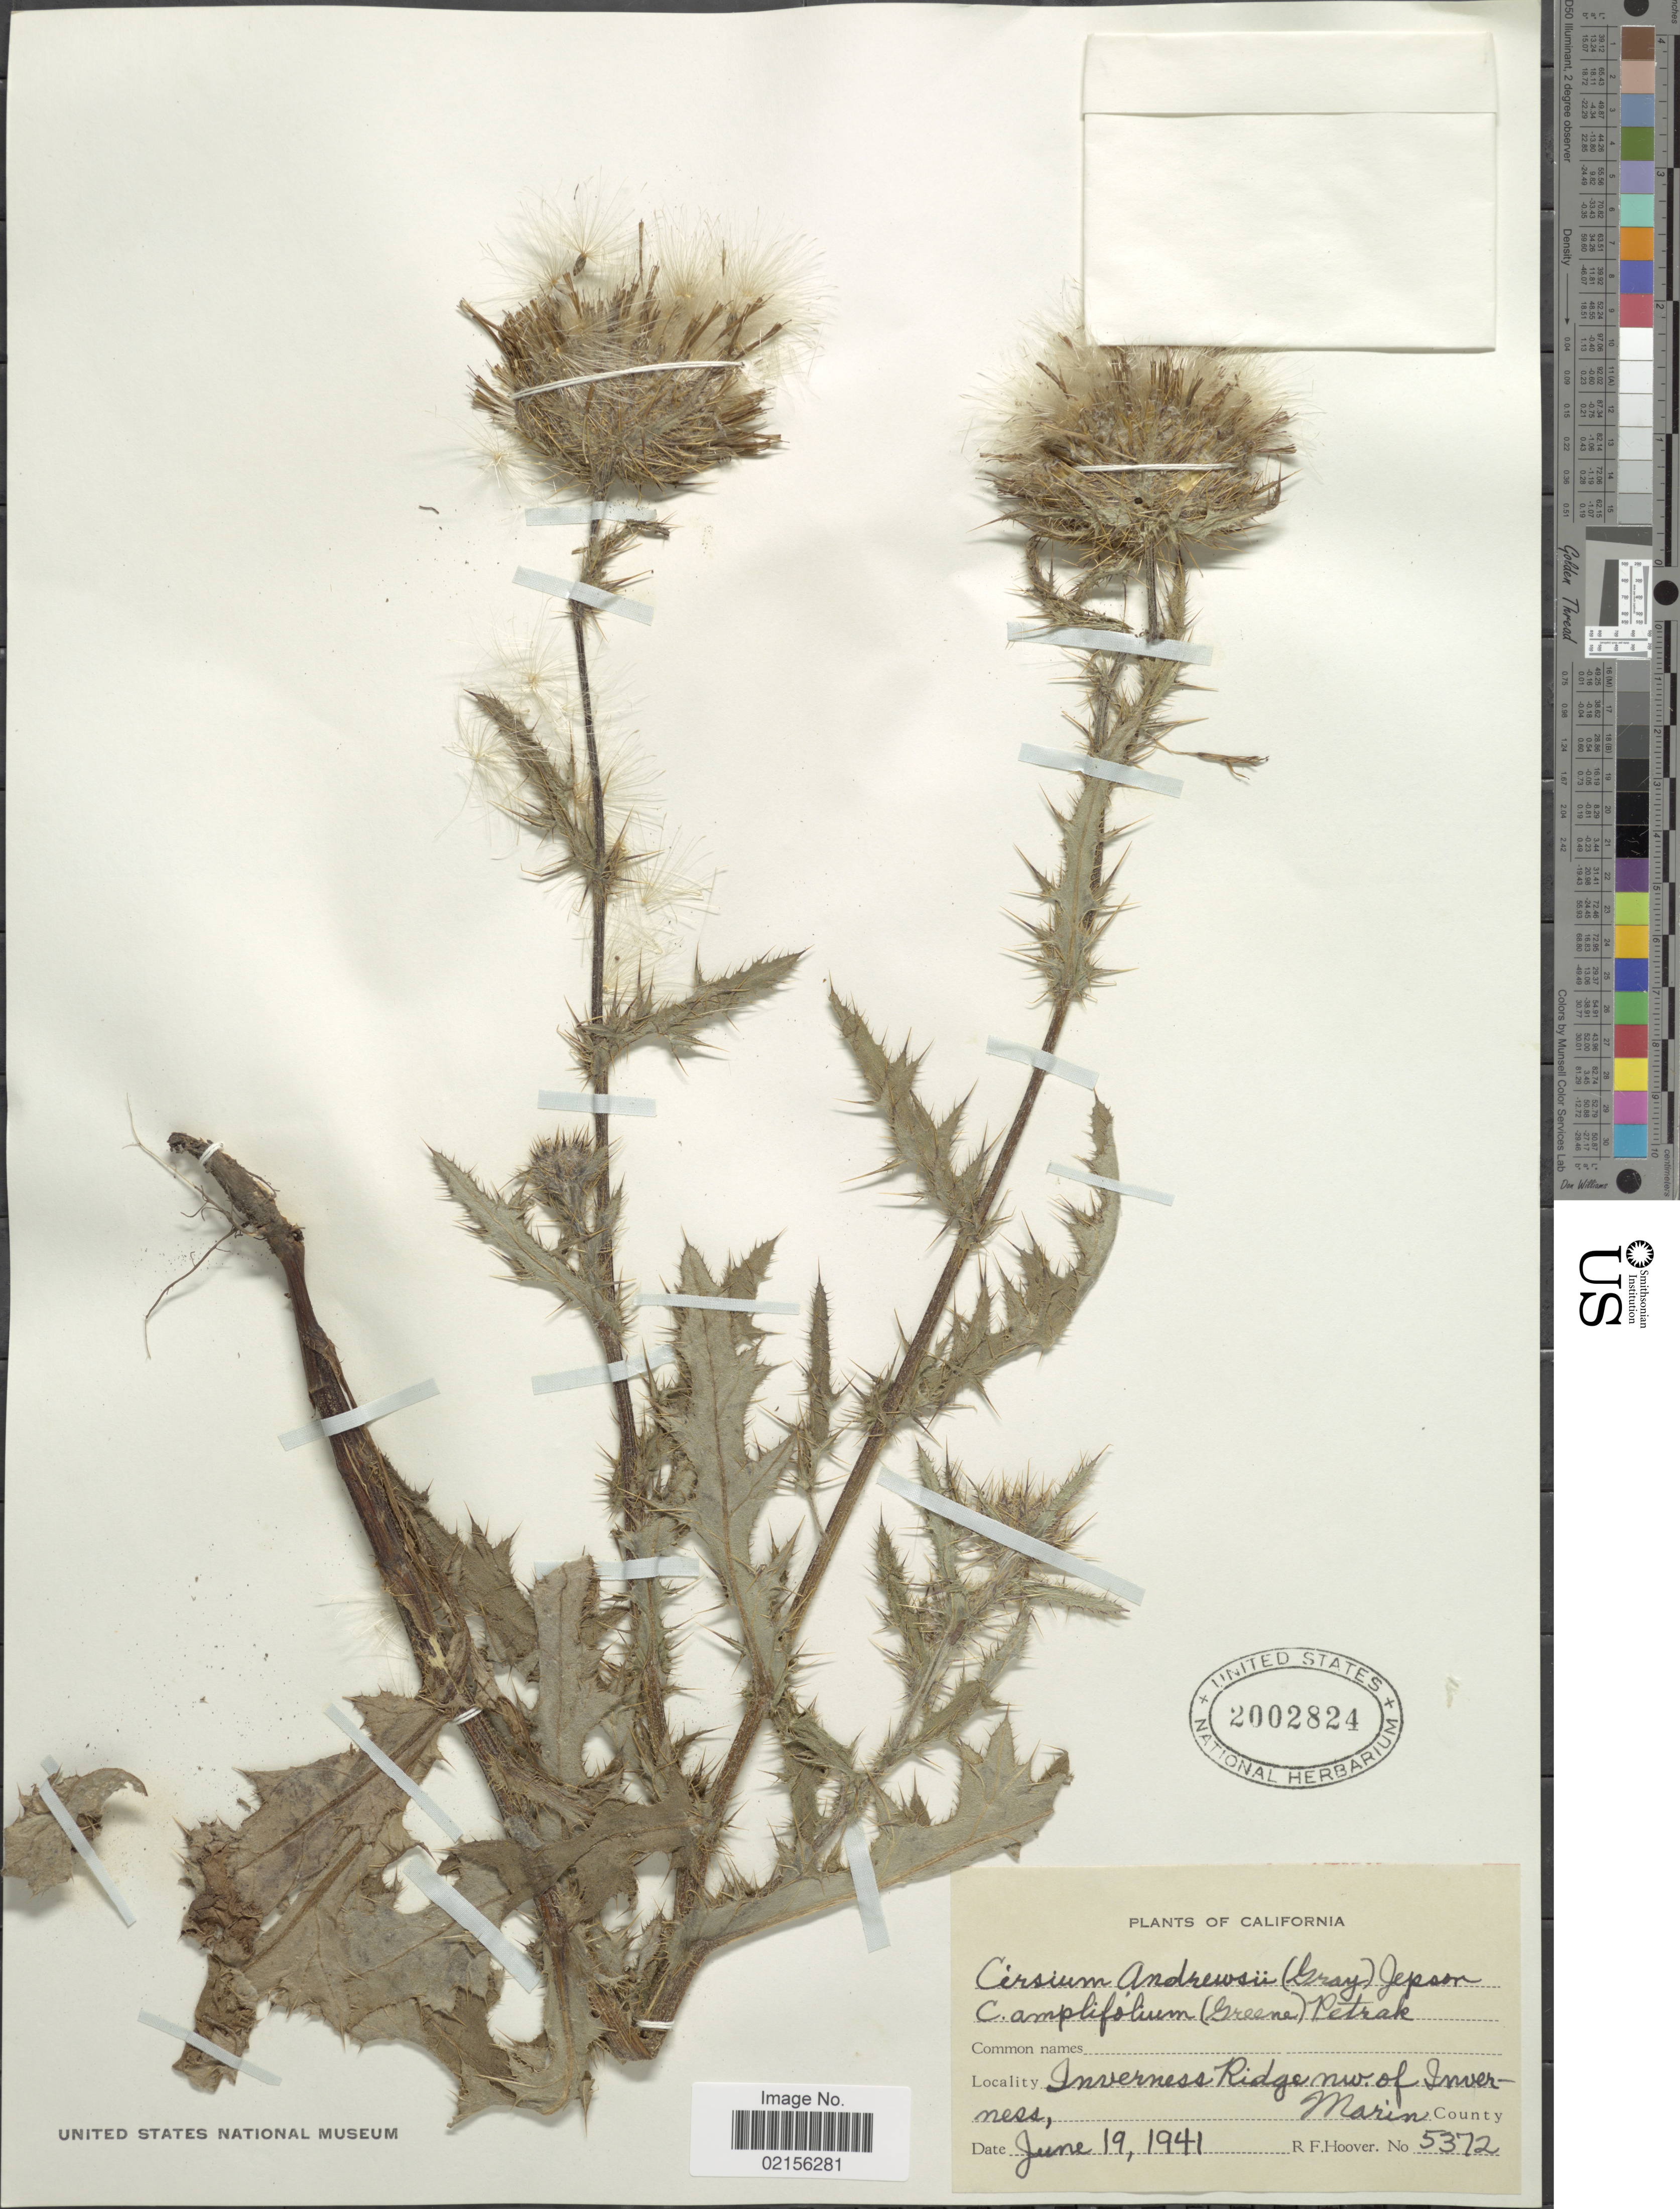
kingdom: Plantae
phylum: Tracheophyta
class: Magnoliopsida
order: Asterales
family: Asteraceae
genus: Cirsium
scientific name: Cirsium andrewsii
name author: (A. Gray) Jeps.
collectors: R. F. Hoover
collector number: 5372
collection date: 1941-06-19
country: United States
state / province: California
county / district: Marin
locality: Inverness Ridge nw of Inverness, Marin County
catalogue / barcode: US 2002824